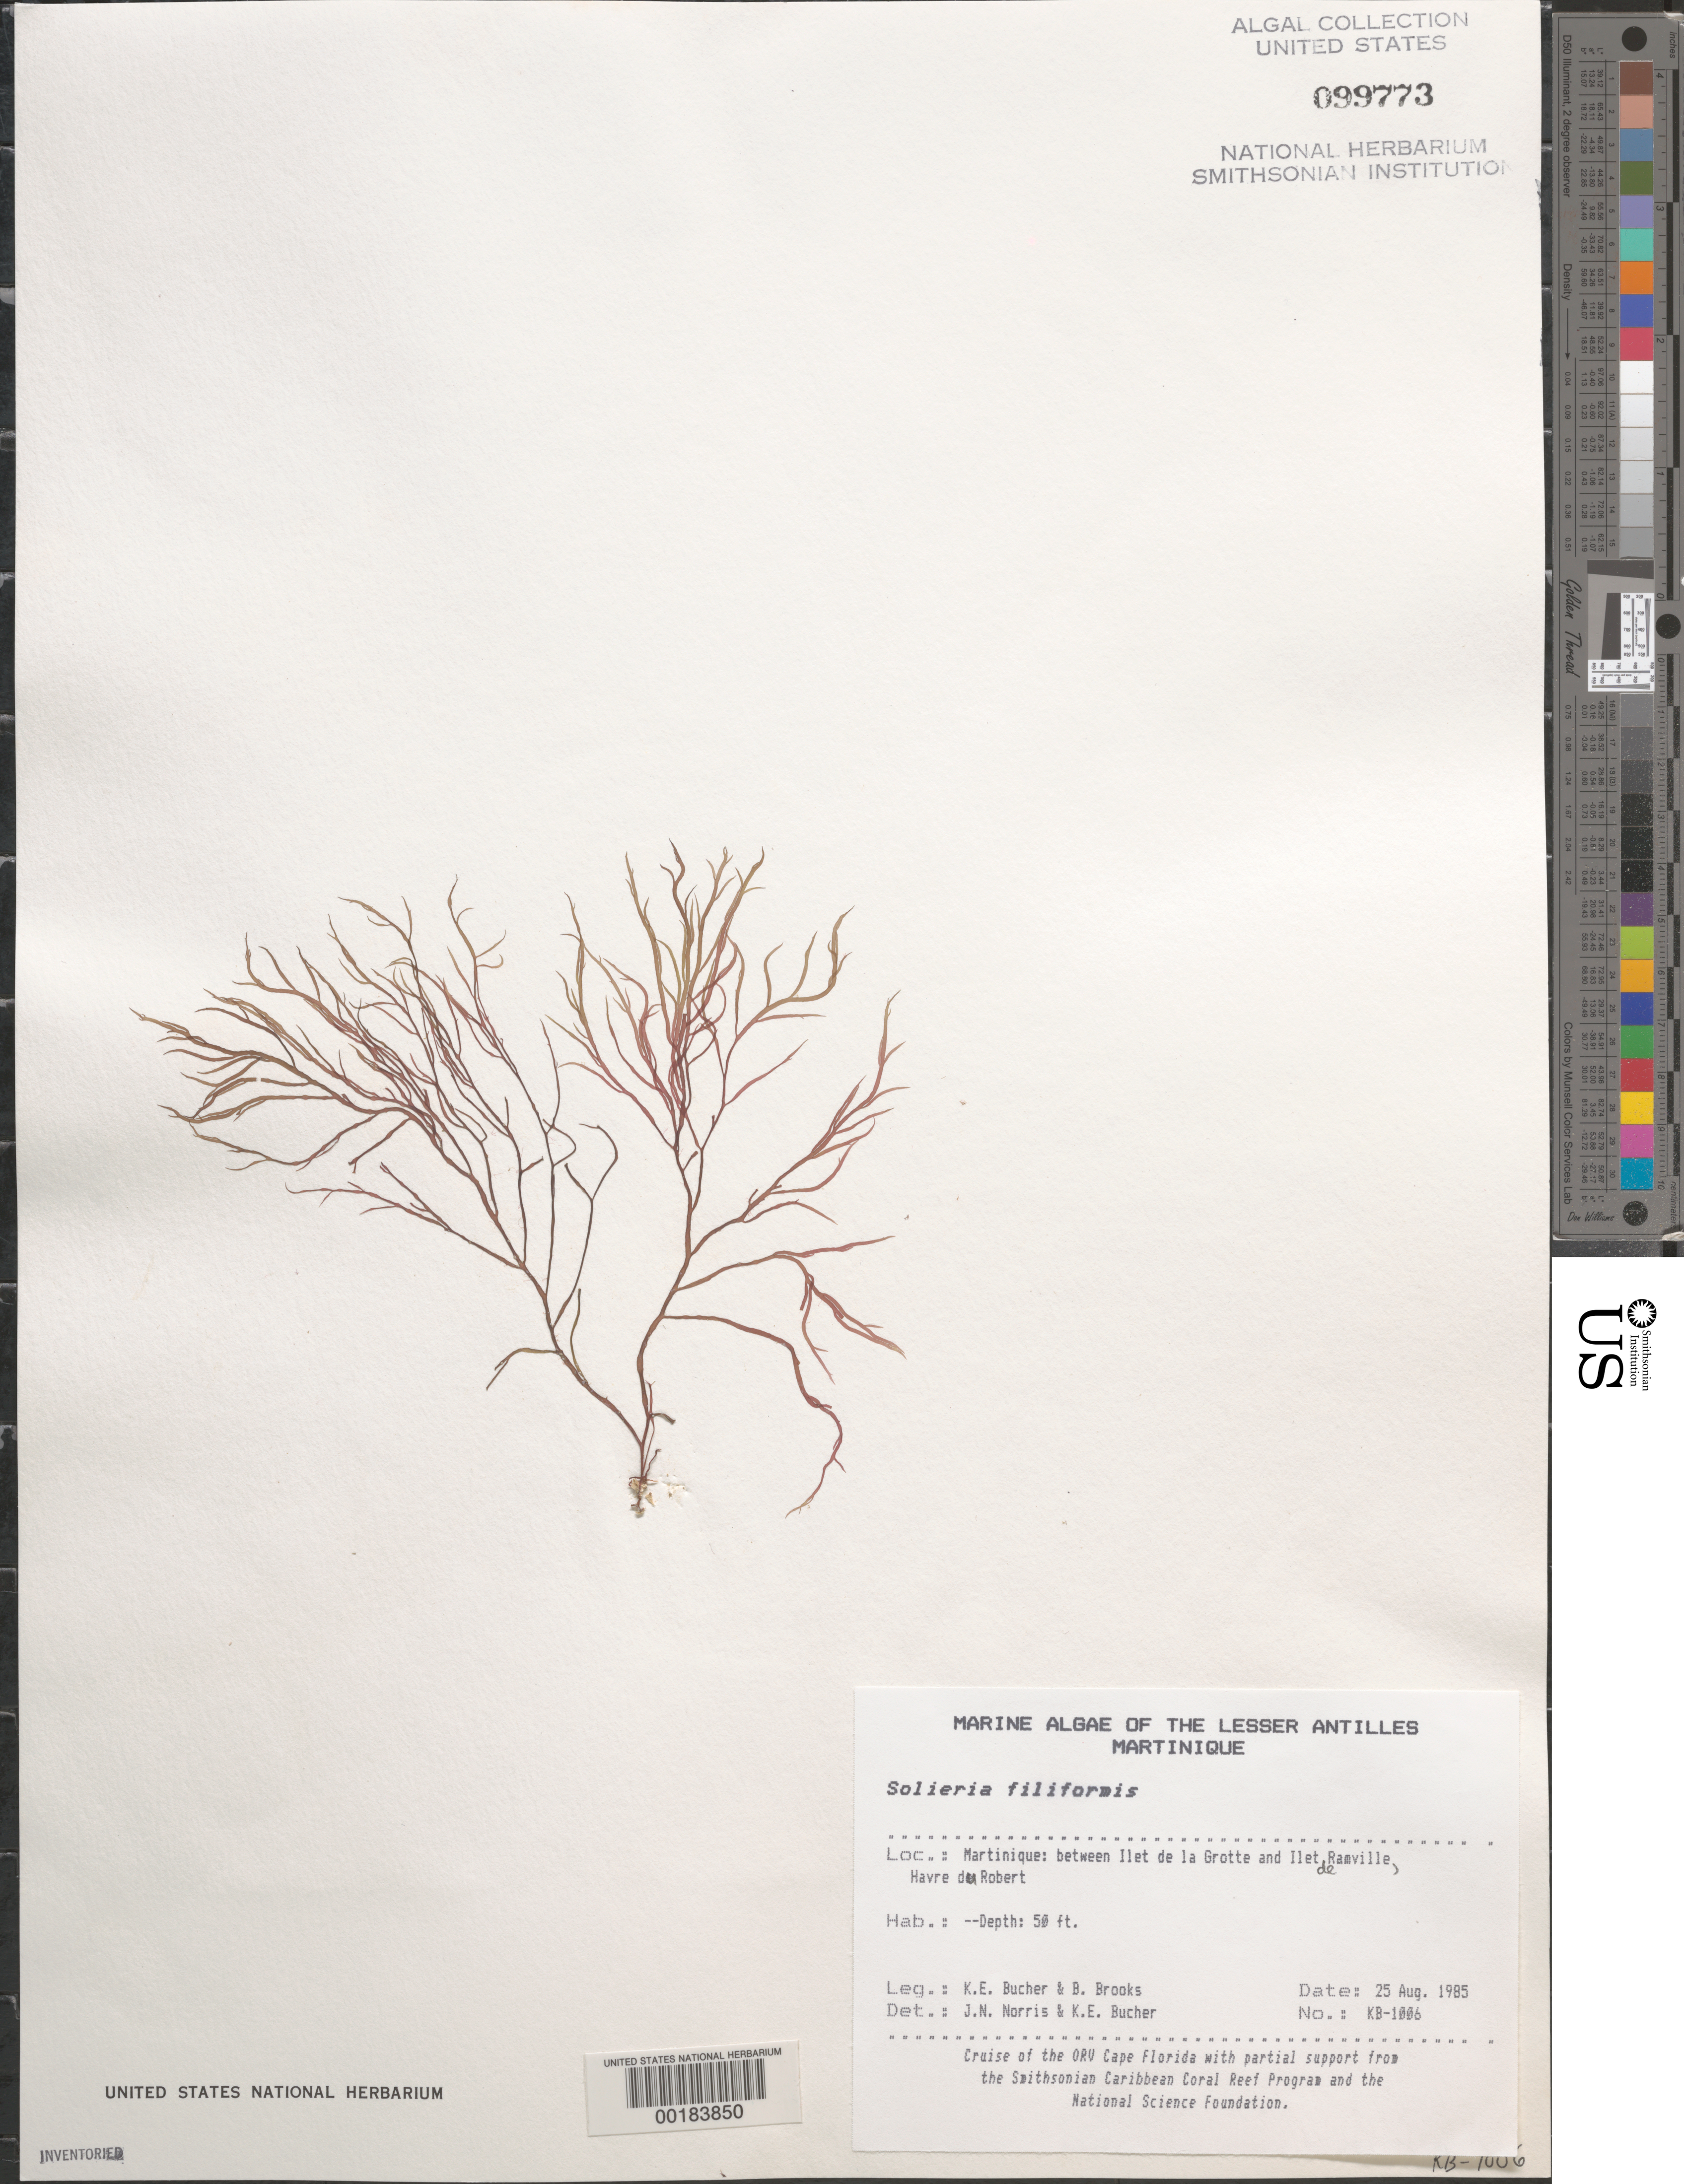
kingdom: Plantae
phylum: Rhodophyta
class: Florideophyceae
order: Gigartinales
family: Solieriaceae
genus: Solieria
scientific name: Solieria filiformis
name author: (Kütz.) P.W. Gabrielson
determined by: Norris, J. N.; Bucher, K. E.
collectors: K. E. Bucher & B. Brooks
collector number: Kb-1006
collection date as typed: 25 Aug 1985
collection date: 1985-08-25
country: Martinique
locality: Between Ilet de la Grotte and Ilet de Ramville, Havre du Robert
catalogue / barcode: US 99773